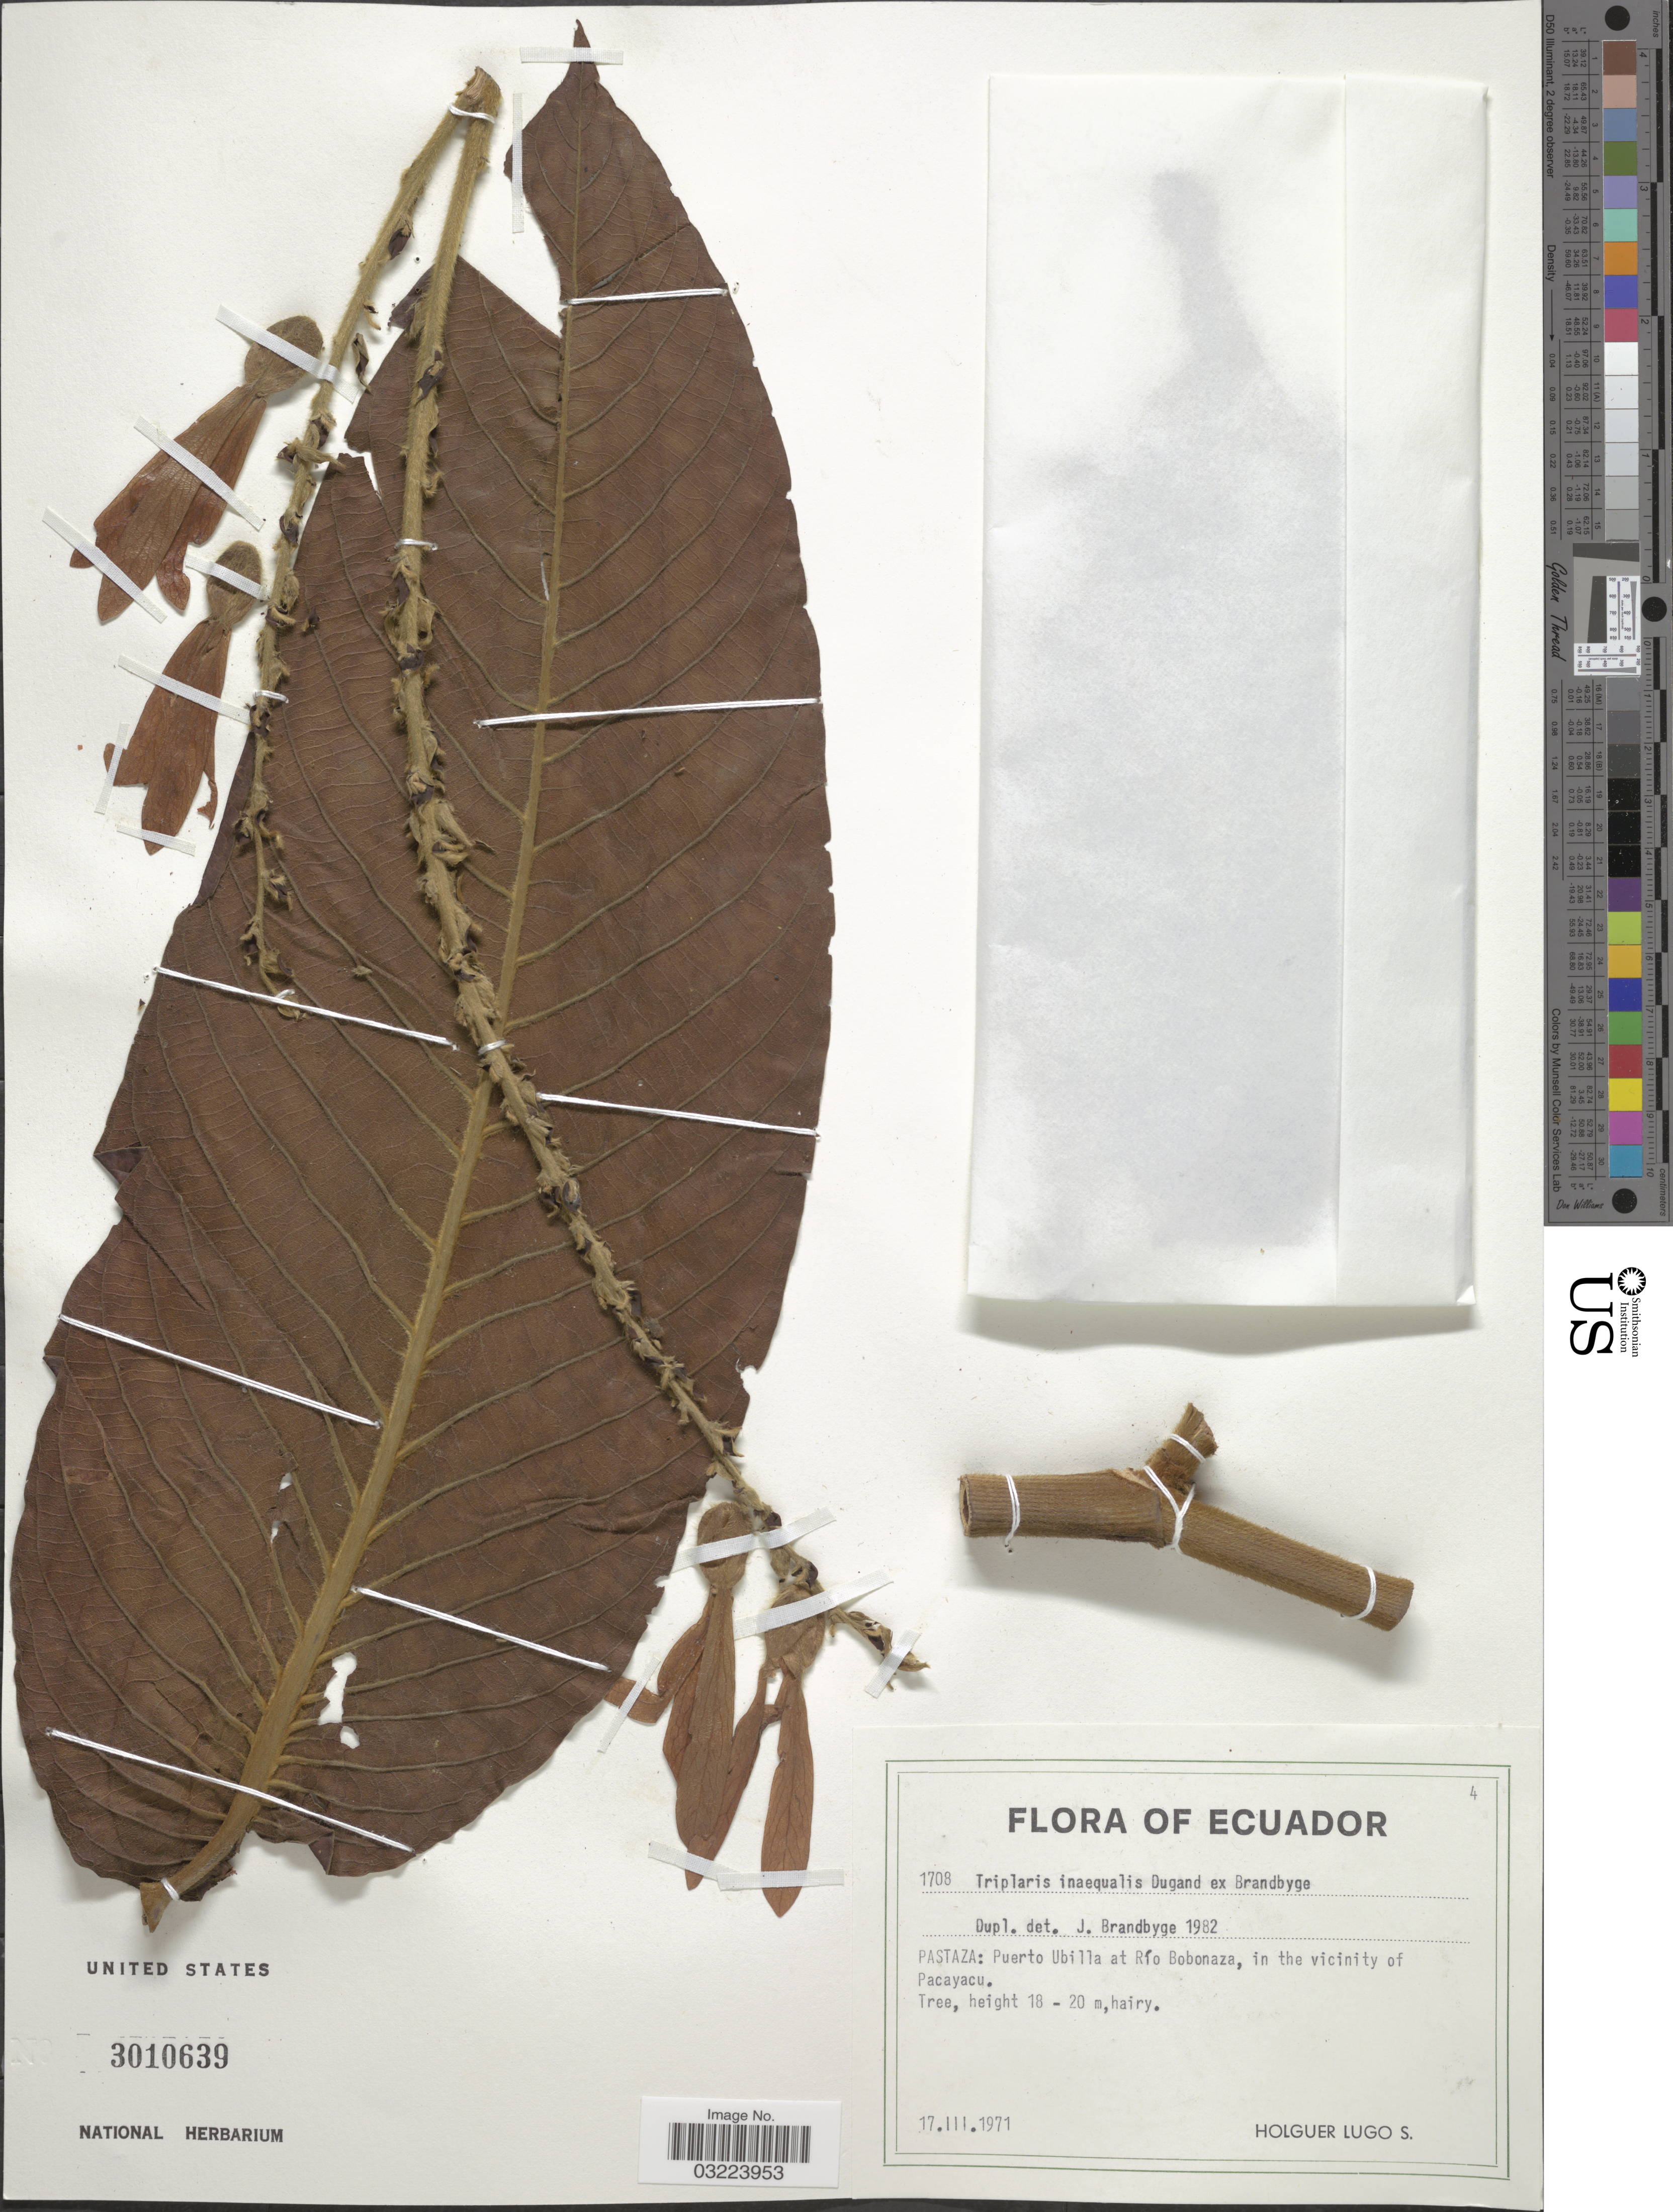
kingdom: Plantae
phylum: Tracheophyta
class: Magnoliopsida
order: Caryophyllales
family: Polygonaceae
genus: Triplaris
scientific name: Triplaris dugandii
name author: Brandbyge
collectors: H. Lugo S.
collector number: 1708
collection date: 1971-03-17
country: Ecuador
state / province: Pastaza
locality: Puerto Ubilla at Río Bobanaza, in the vicinity of Pacayacu.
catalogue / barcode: US 3010639